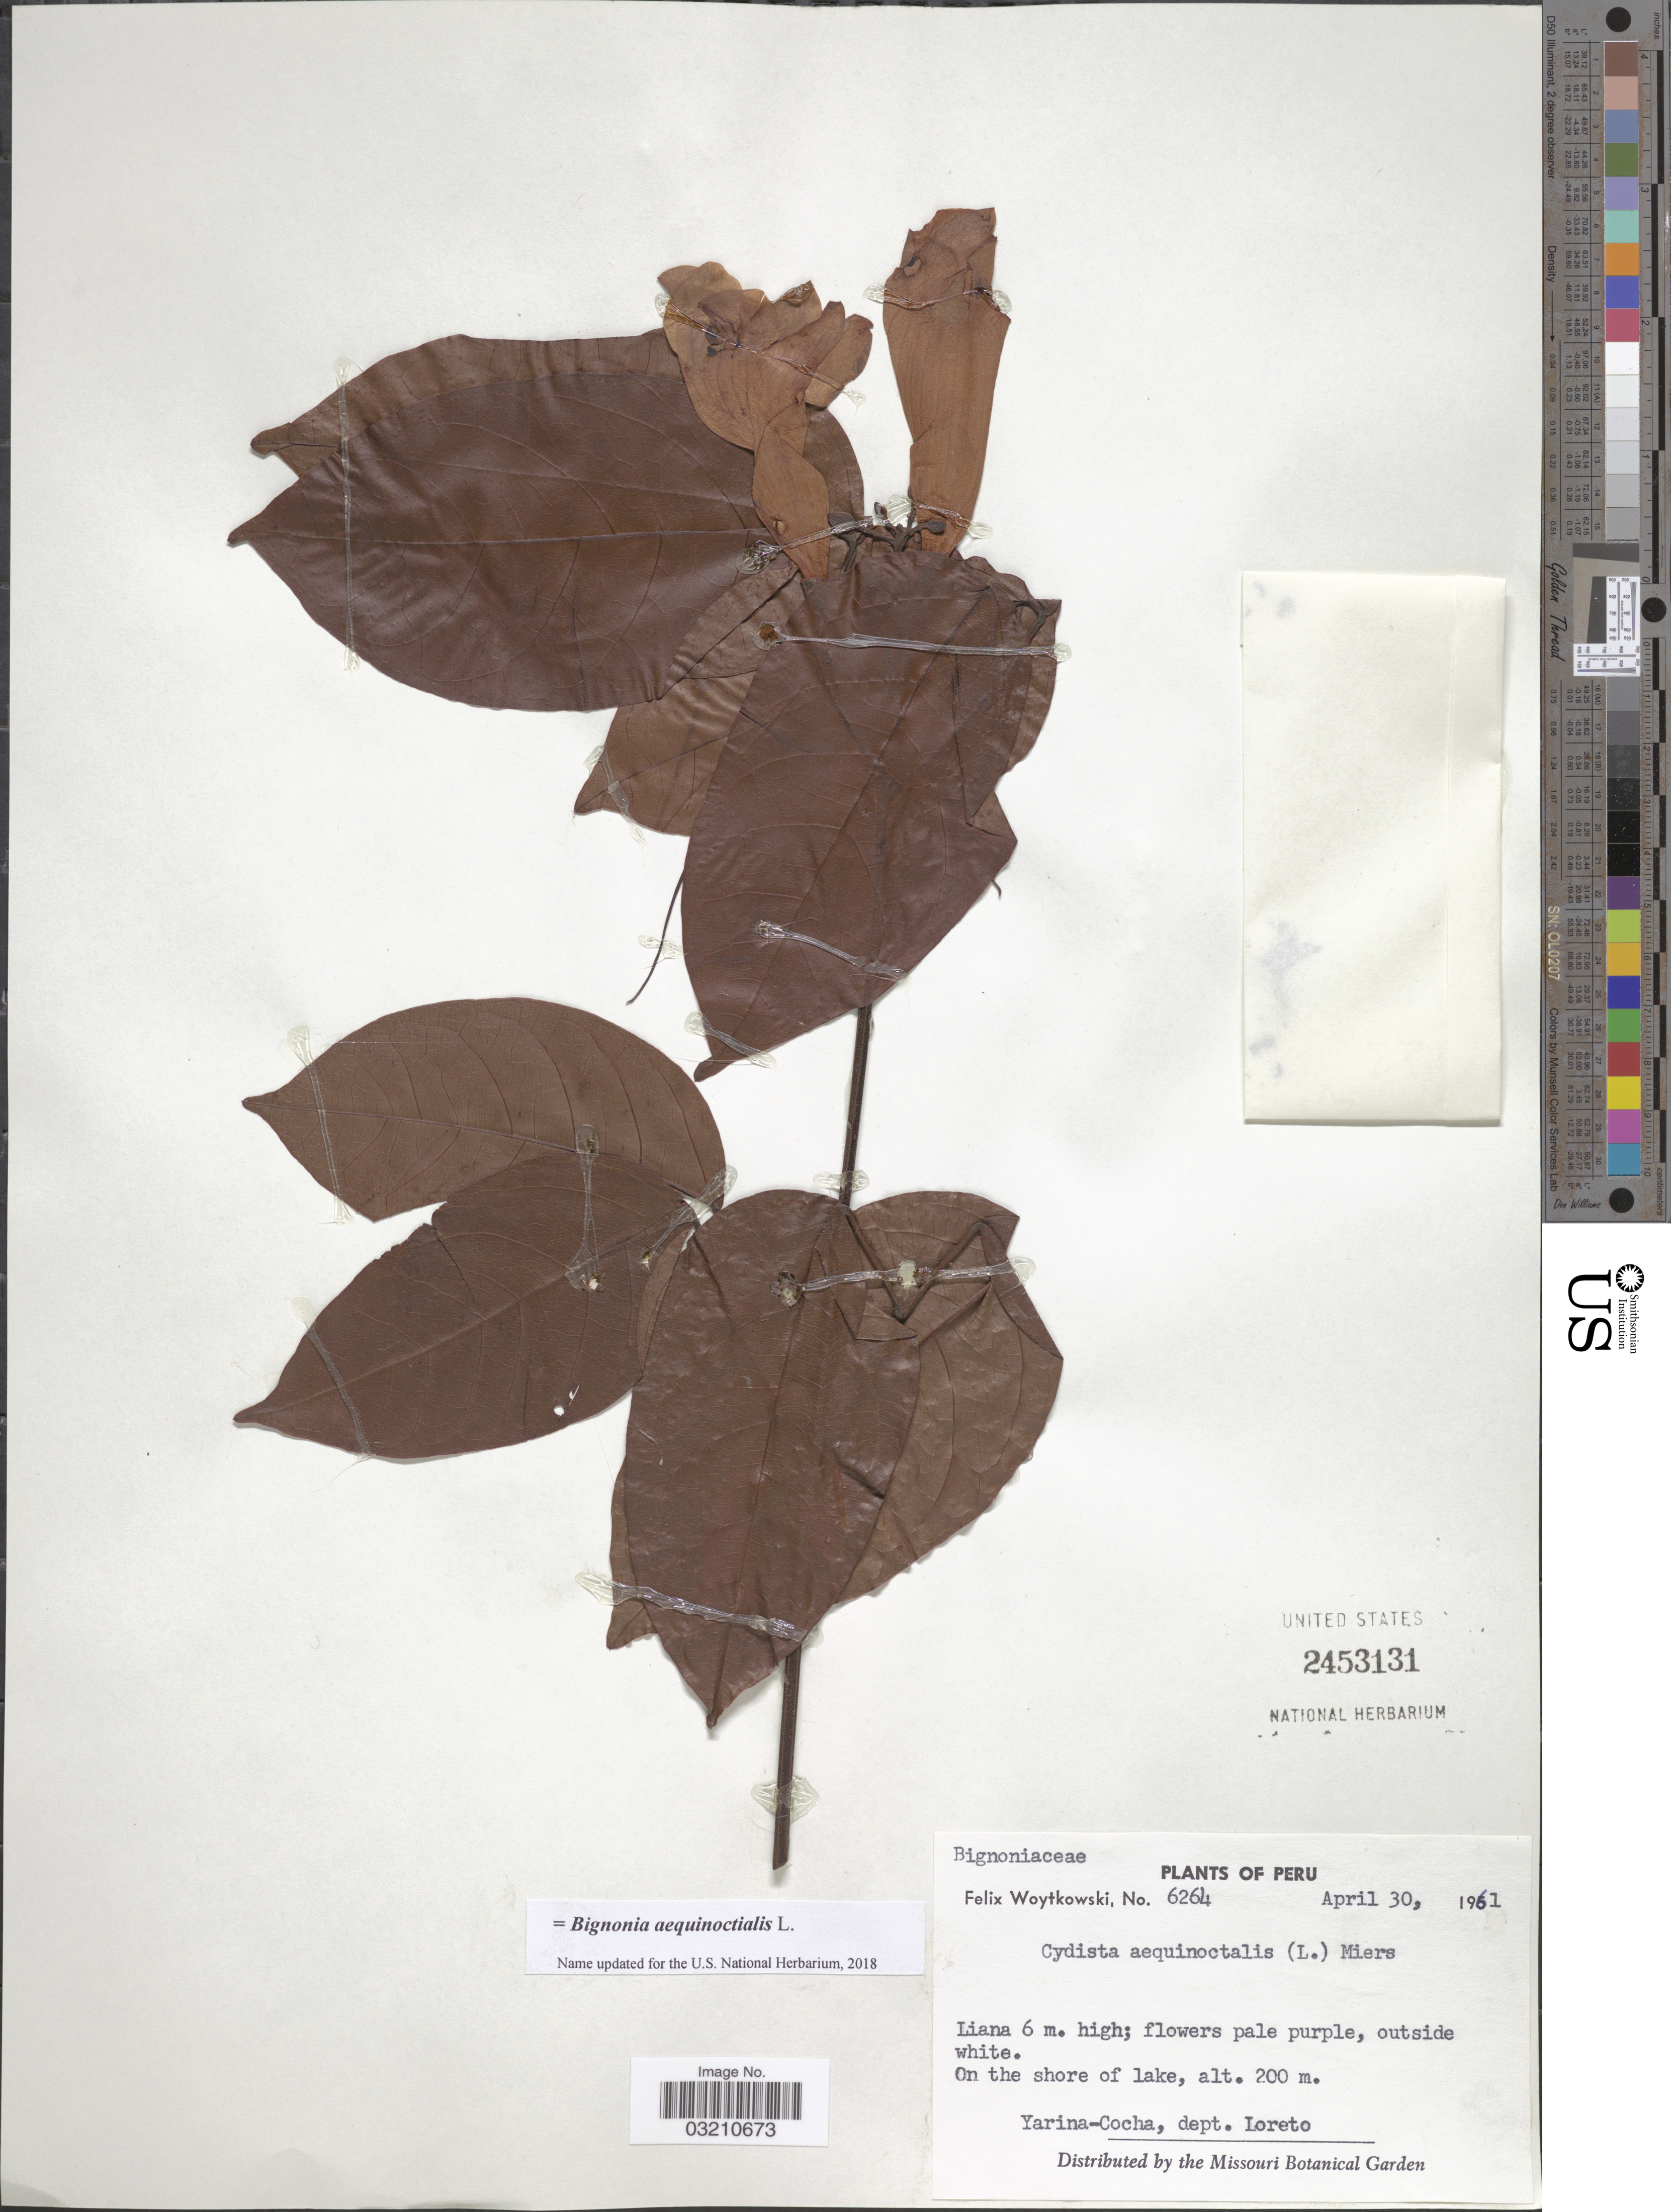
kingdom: Plantae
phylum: Tracheophyta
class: Magnoliopsida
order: Lamiales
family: Bignoniaceae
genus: Bignonia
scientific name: Bignonia aequinoctialis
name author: L.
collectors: F. Woytkowski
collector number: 6264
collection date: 1961-04-30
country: Peru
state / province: Loreto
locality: On the shore of lake. Yarina-Cocha, dept. Loreto.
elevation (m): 200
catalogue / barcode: US 2453131